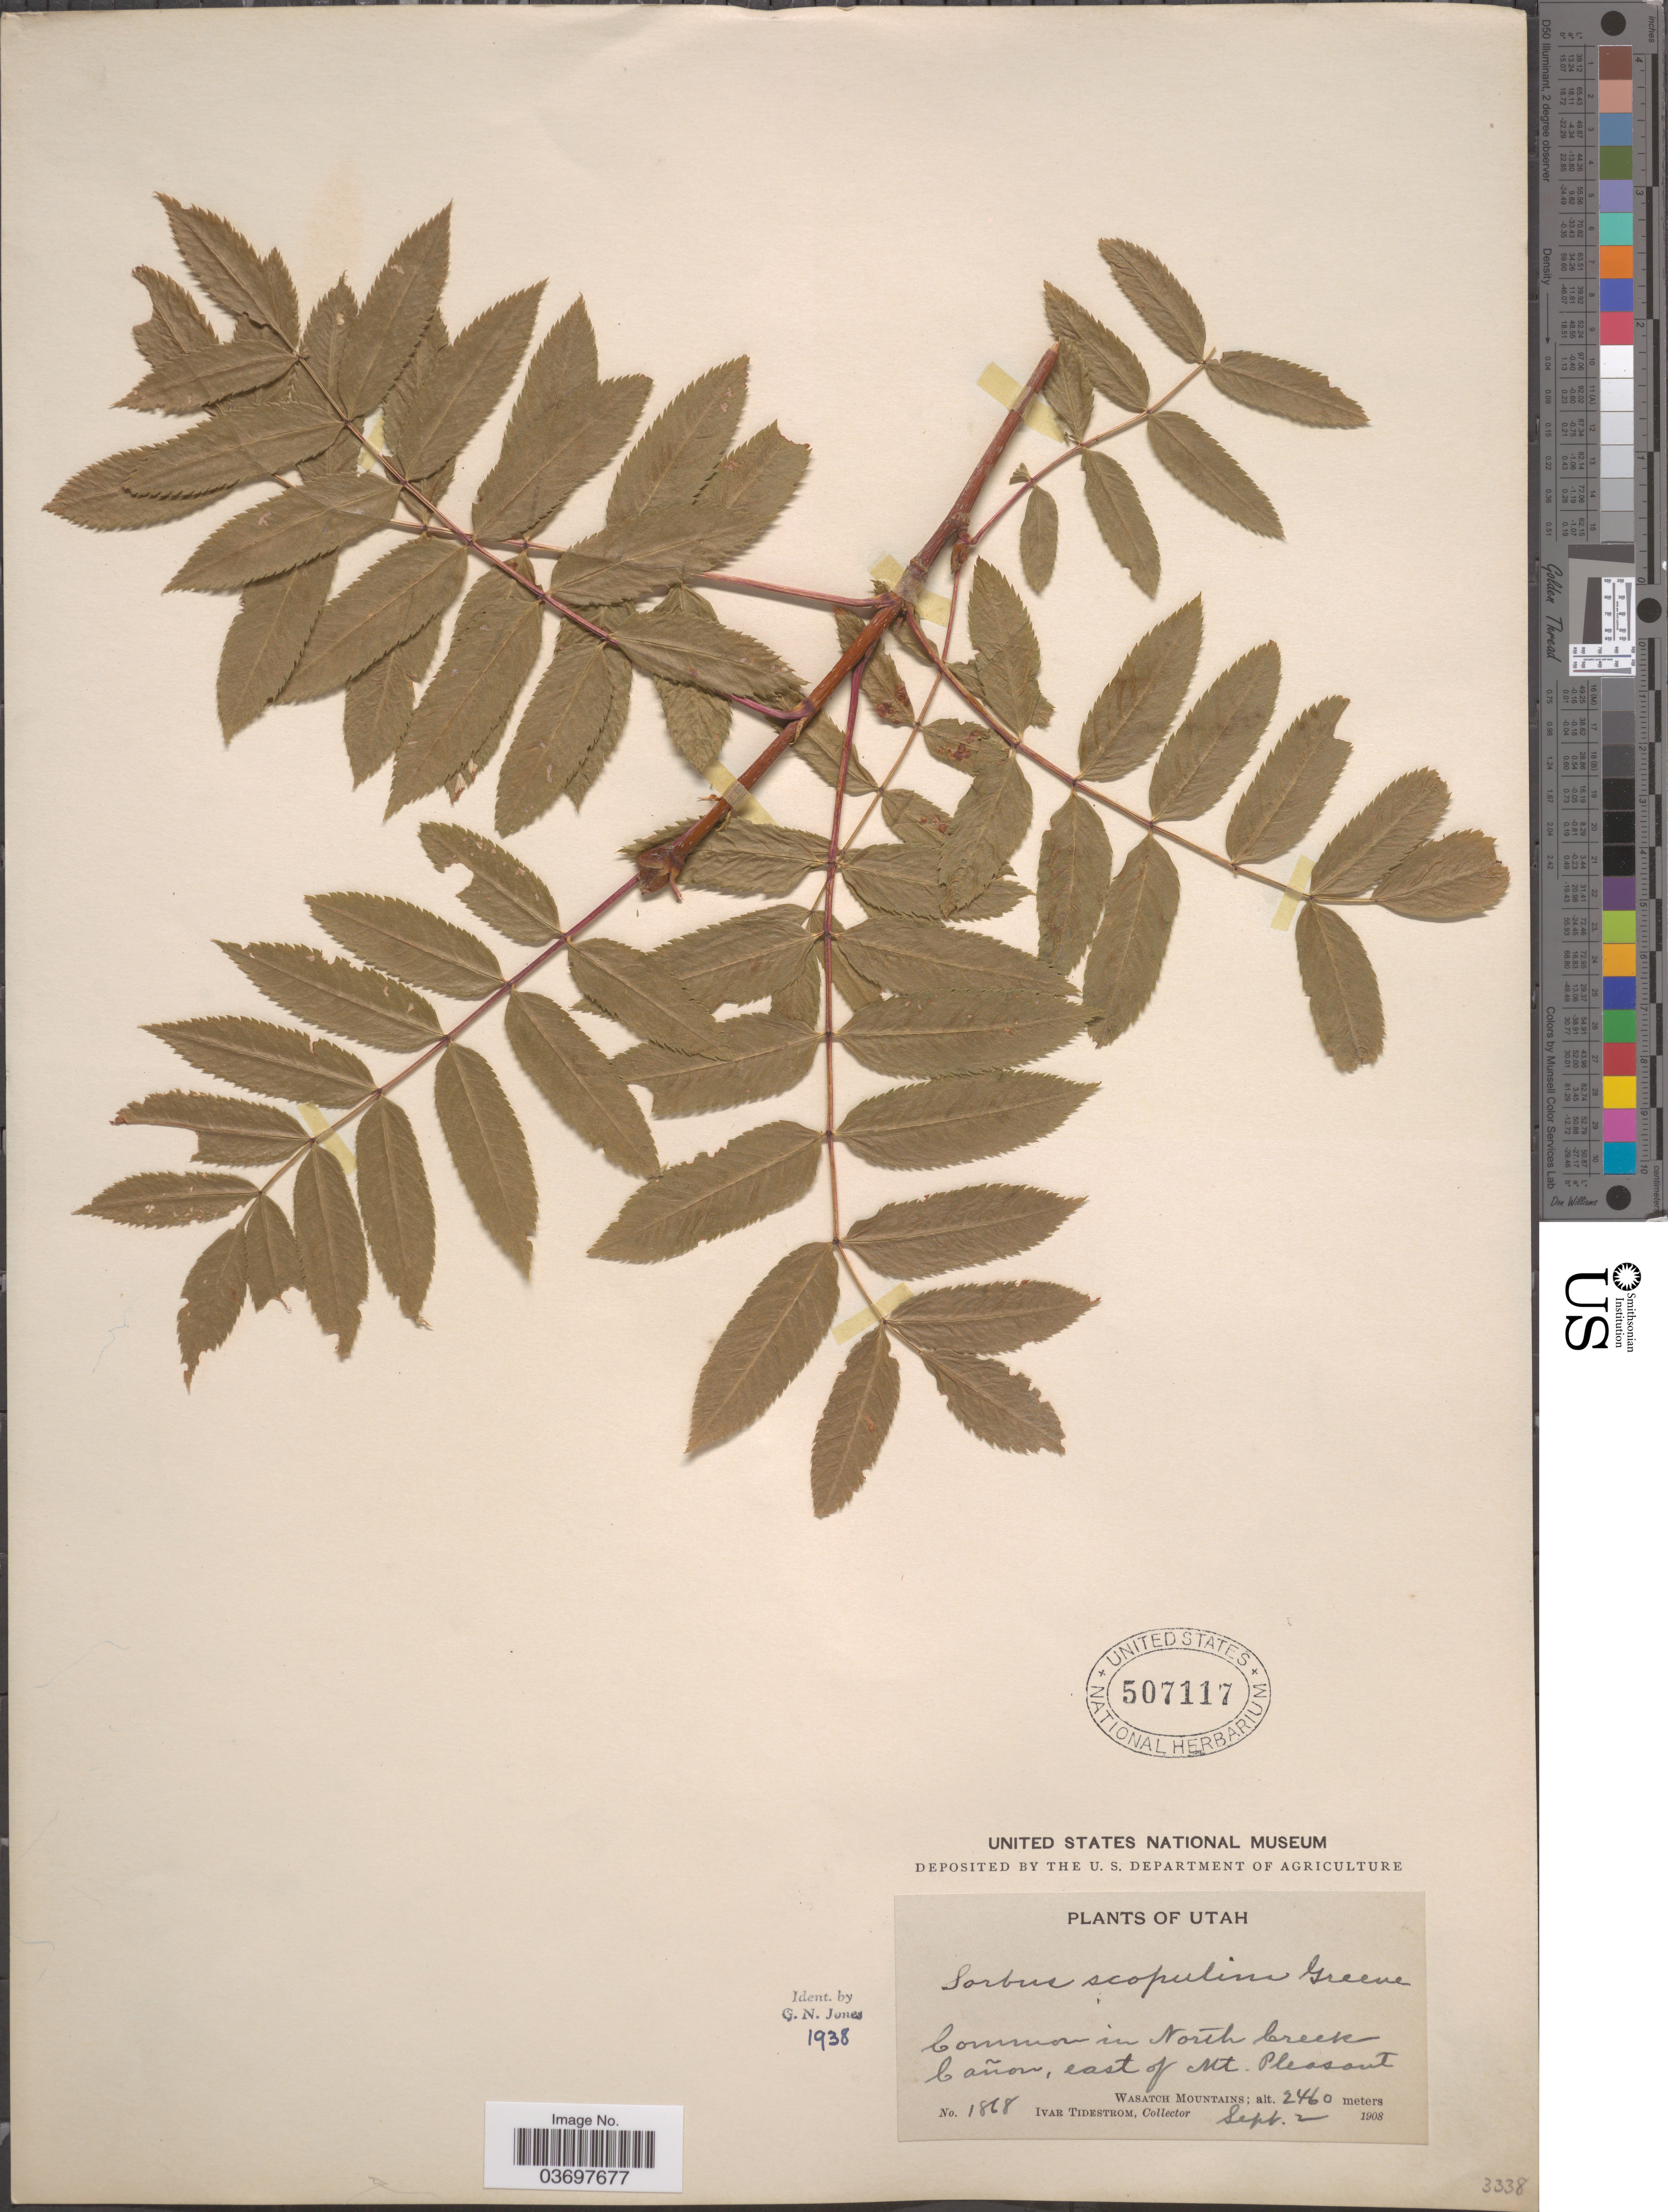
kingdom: Plantae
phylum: Tracheophyta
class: Magnoliopsida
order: Rosales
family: Rosaceae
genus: Sorbus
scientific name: Sorbus scopulina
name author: Greene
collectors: I. F. Tidestrom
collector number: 1868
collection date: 1908-09-02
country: United States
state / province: Utah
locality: In North Creek Cañon, east of Mt. Pleasant. Wasatch Mountains.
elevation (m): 2460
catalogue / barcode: US 507117